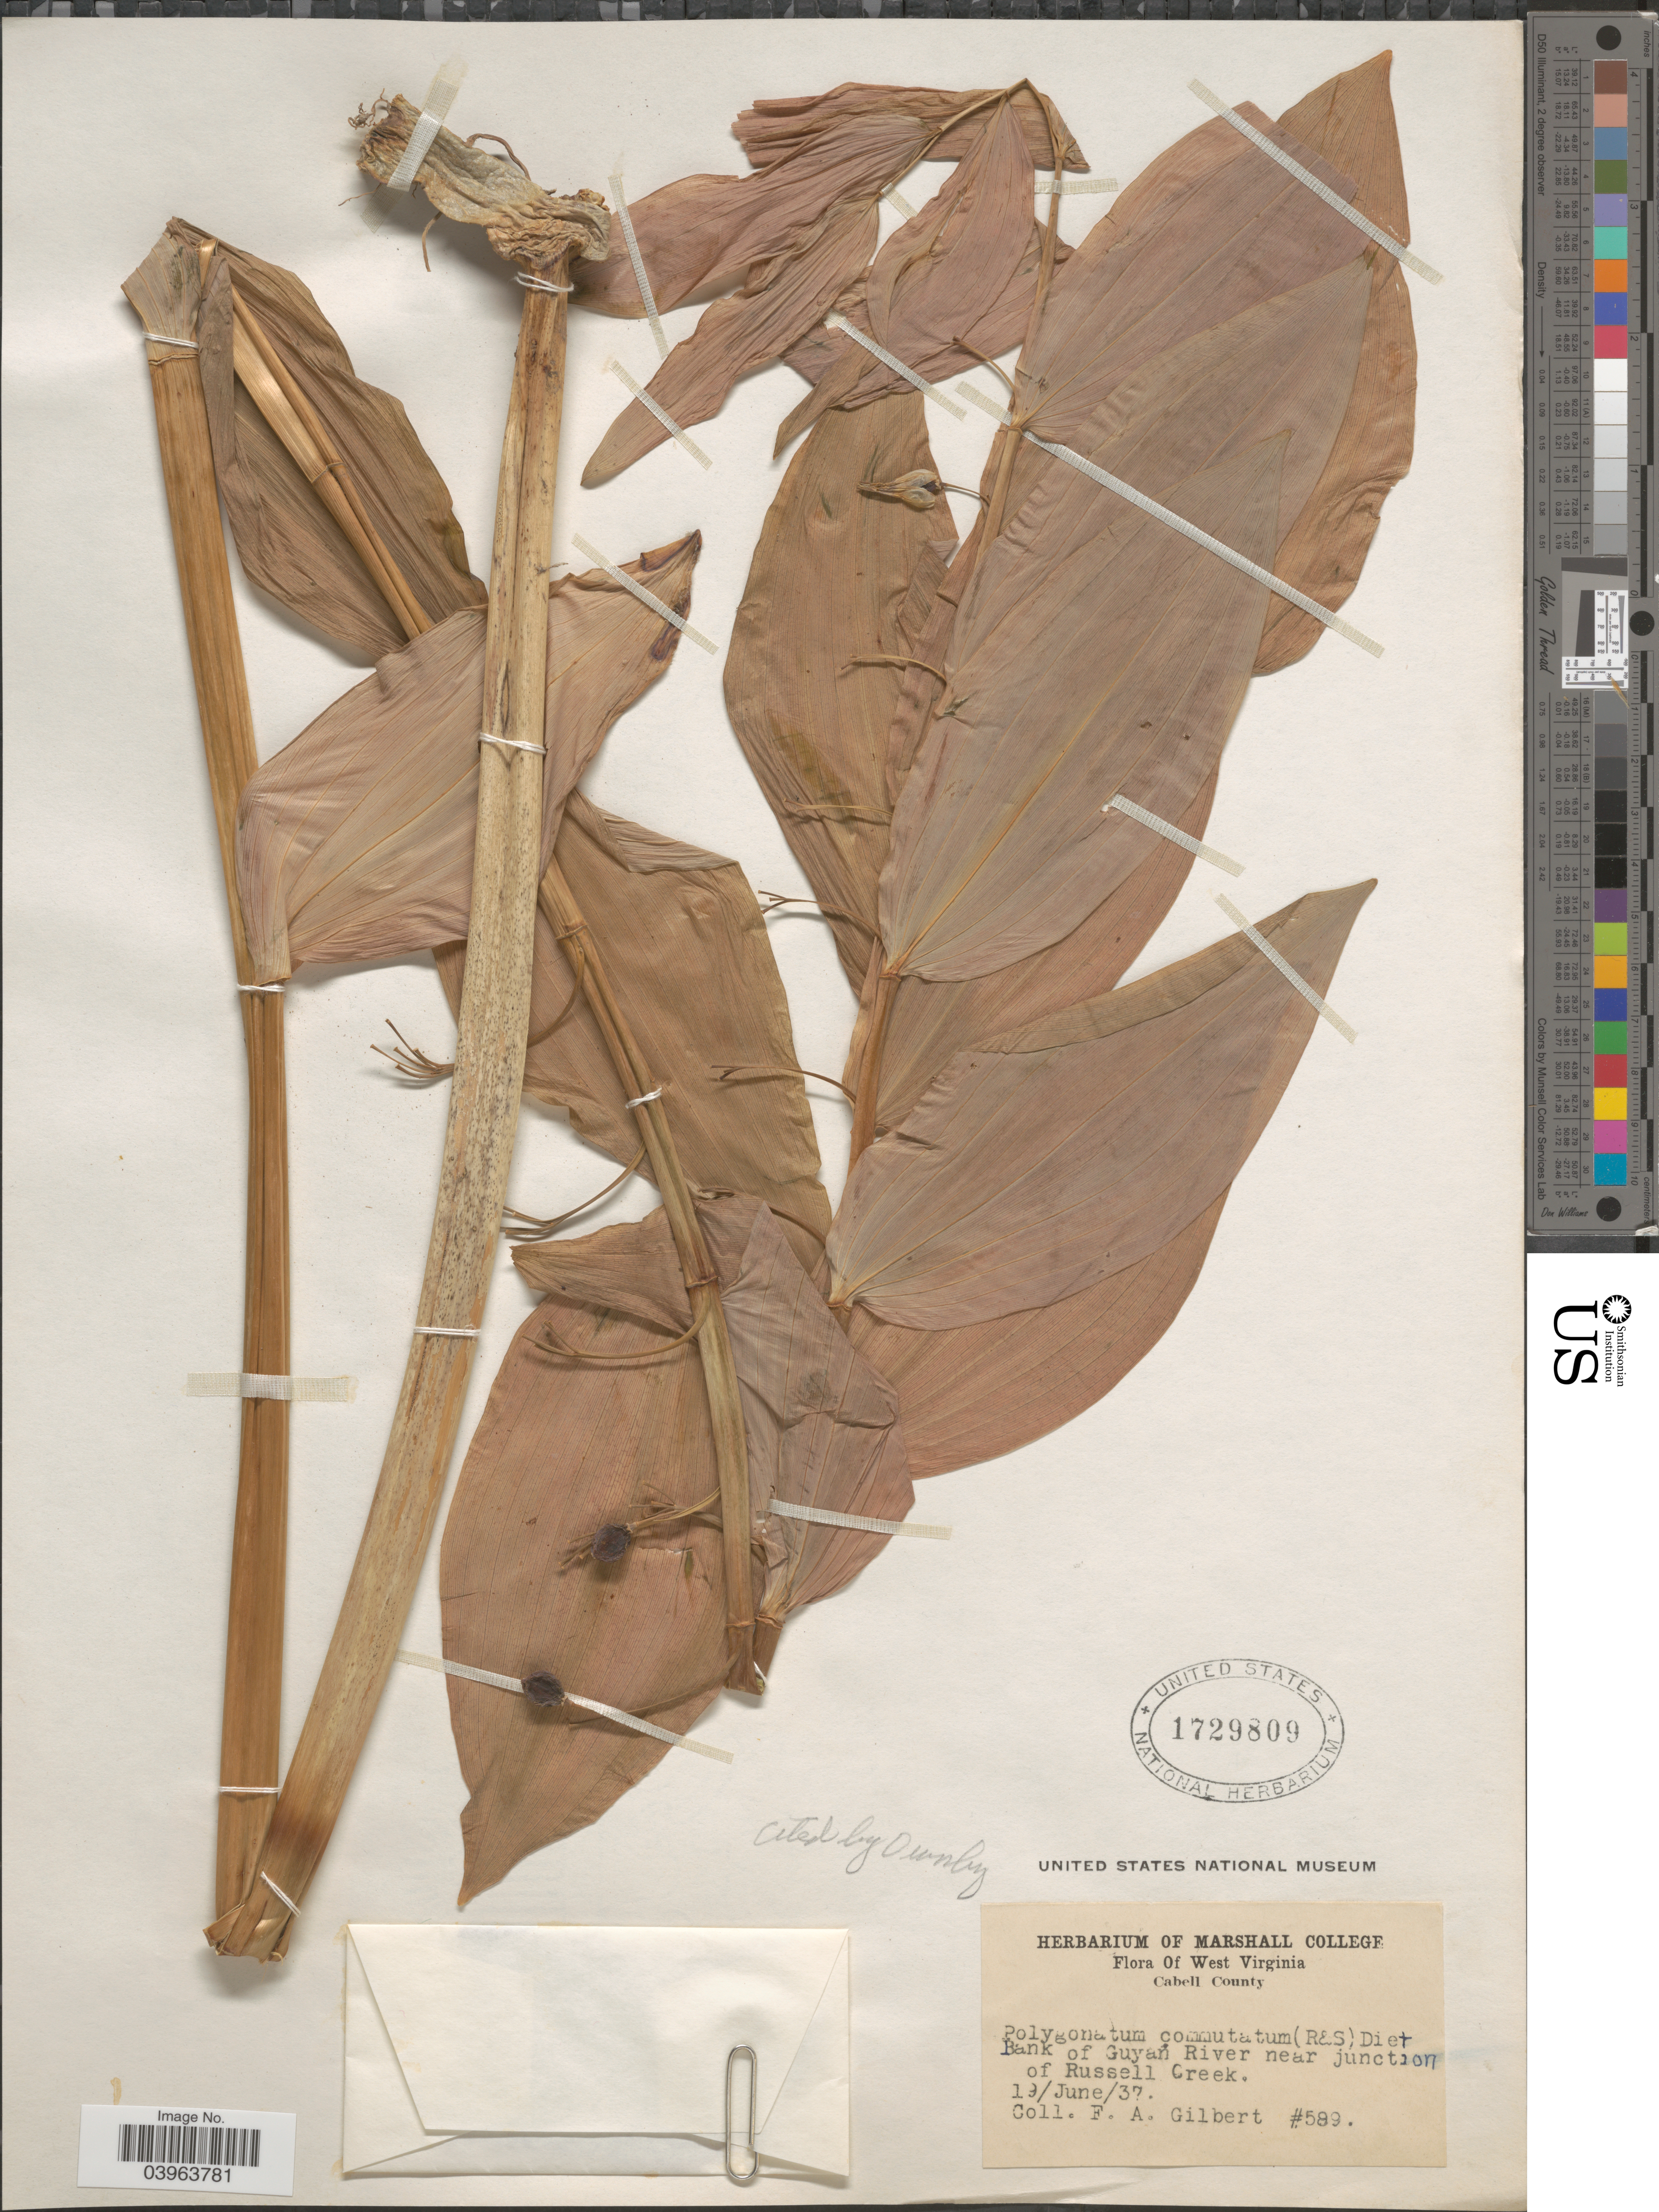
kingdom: Plantae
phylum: Tracheophyta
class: Liliopsida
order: Asparagales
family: Asparagaceae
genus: Polygonatum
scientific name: Polygonatum commutatum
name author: (Schult. f.) A. Dietr.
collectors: F. A. Gilbert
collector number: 589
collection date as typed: Transcribed d/m/y: 19/6/37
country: United States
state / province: West Virginia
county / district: Cabell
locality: Cabell County. Bank of Guyán River near junction of Russell Creek.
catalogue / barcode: US 1729809